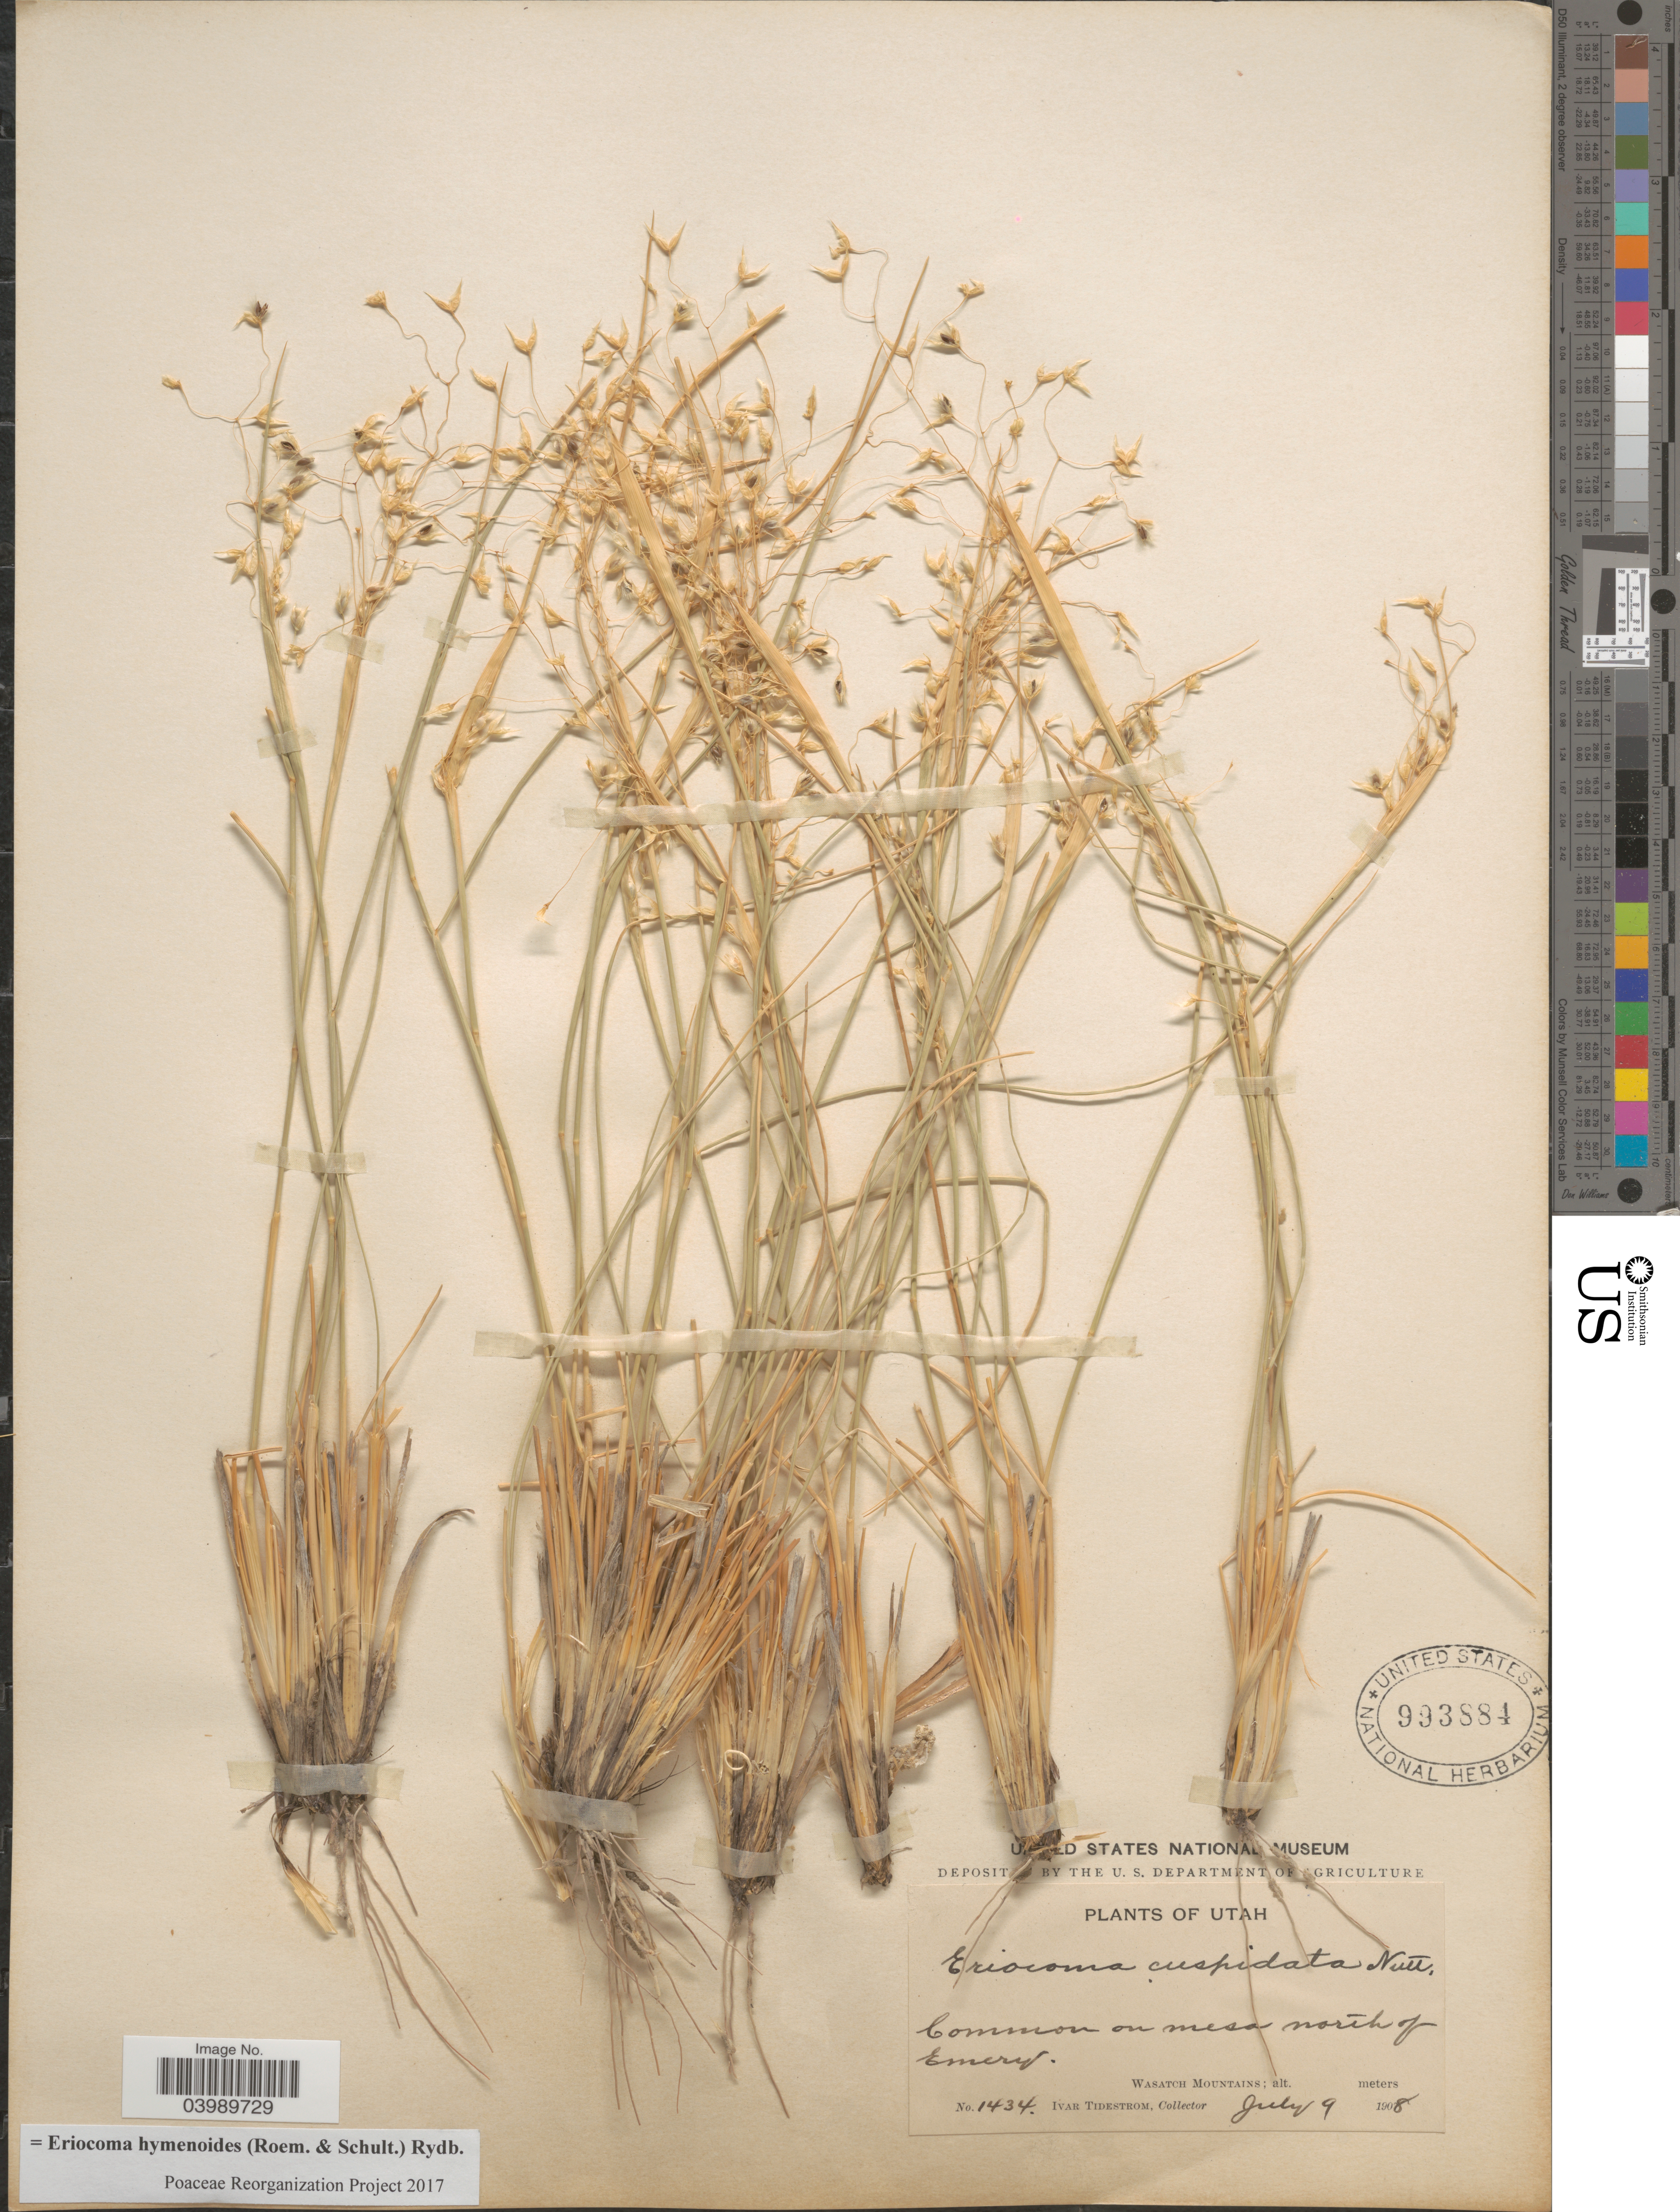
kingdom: Plantae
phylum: Tracheophyta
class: Liliopsida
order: Poales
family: Poaceae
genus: Eriocoma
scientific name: Eriocoma hymenoides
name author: (Roem. & Schult.) Rydb.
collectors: I. F. Tidestrom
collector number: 1434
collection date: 1908-07-09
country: United States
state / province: Utah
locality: Common on mesa north of Emery. Wasatch Mountains.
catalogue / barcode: US 993884